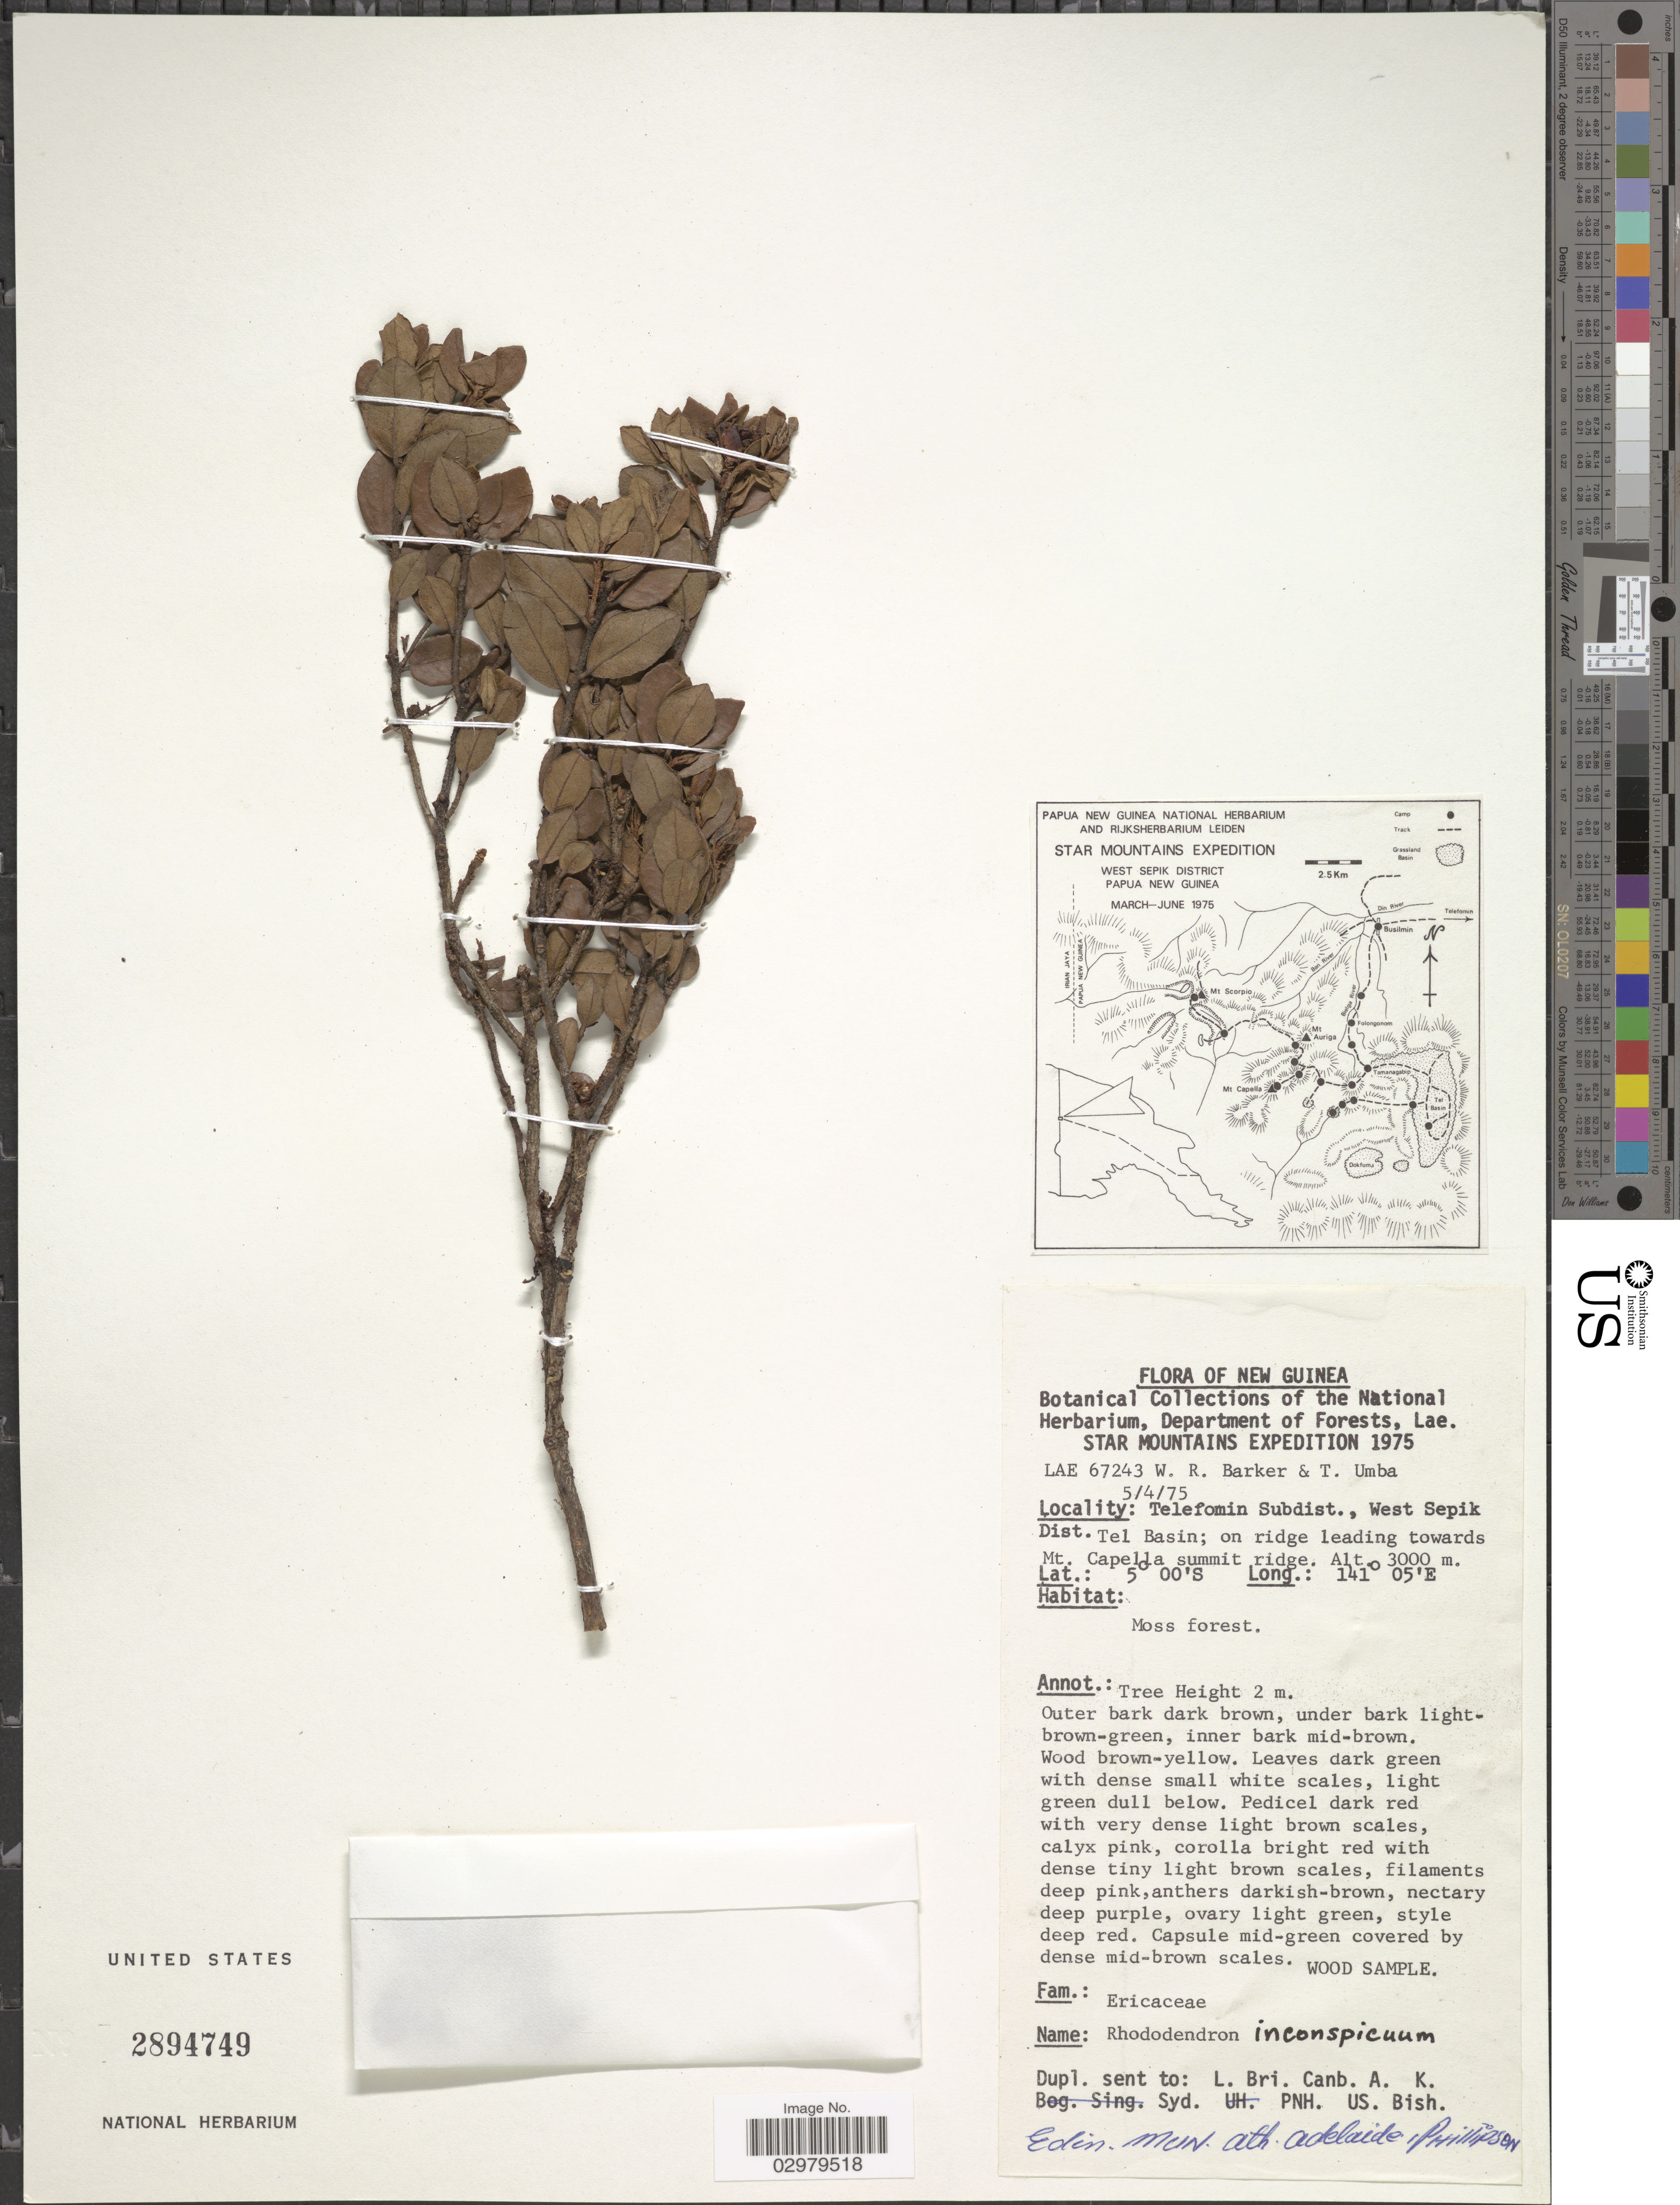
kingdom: Plantae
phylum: Tracheophyta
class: Magnoliopsida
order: Ericales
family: Ericaceae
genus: Rhododendron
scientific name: Rhododendron inconspicuum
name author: J.J. Sm.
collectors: W. R. Barker & T. Umba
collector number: LAE 67243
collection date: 1975-04-05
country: Papua New Guinea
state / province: Sandaun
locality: New Guinea. Telefomin Subdist., West Sepik Dist. Tel Basin; on ridge leading towards Mt. Capella summit ridge.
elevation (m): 3000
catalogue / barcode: US 2894749